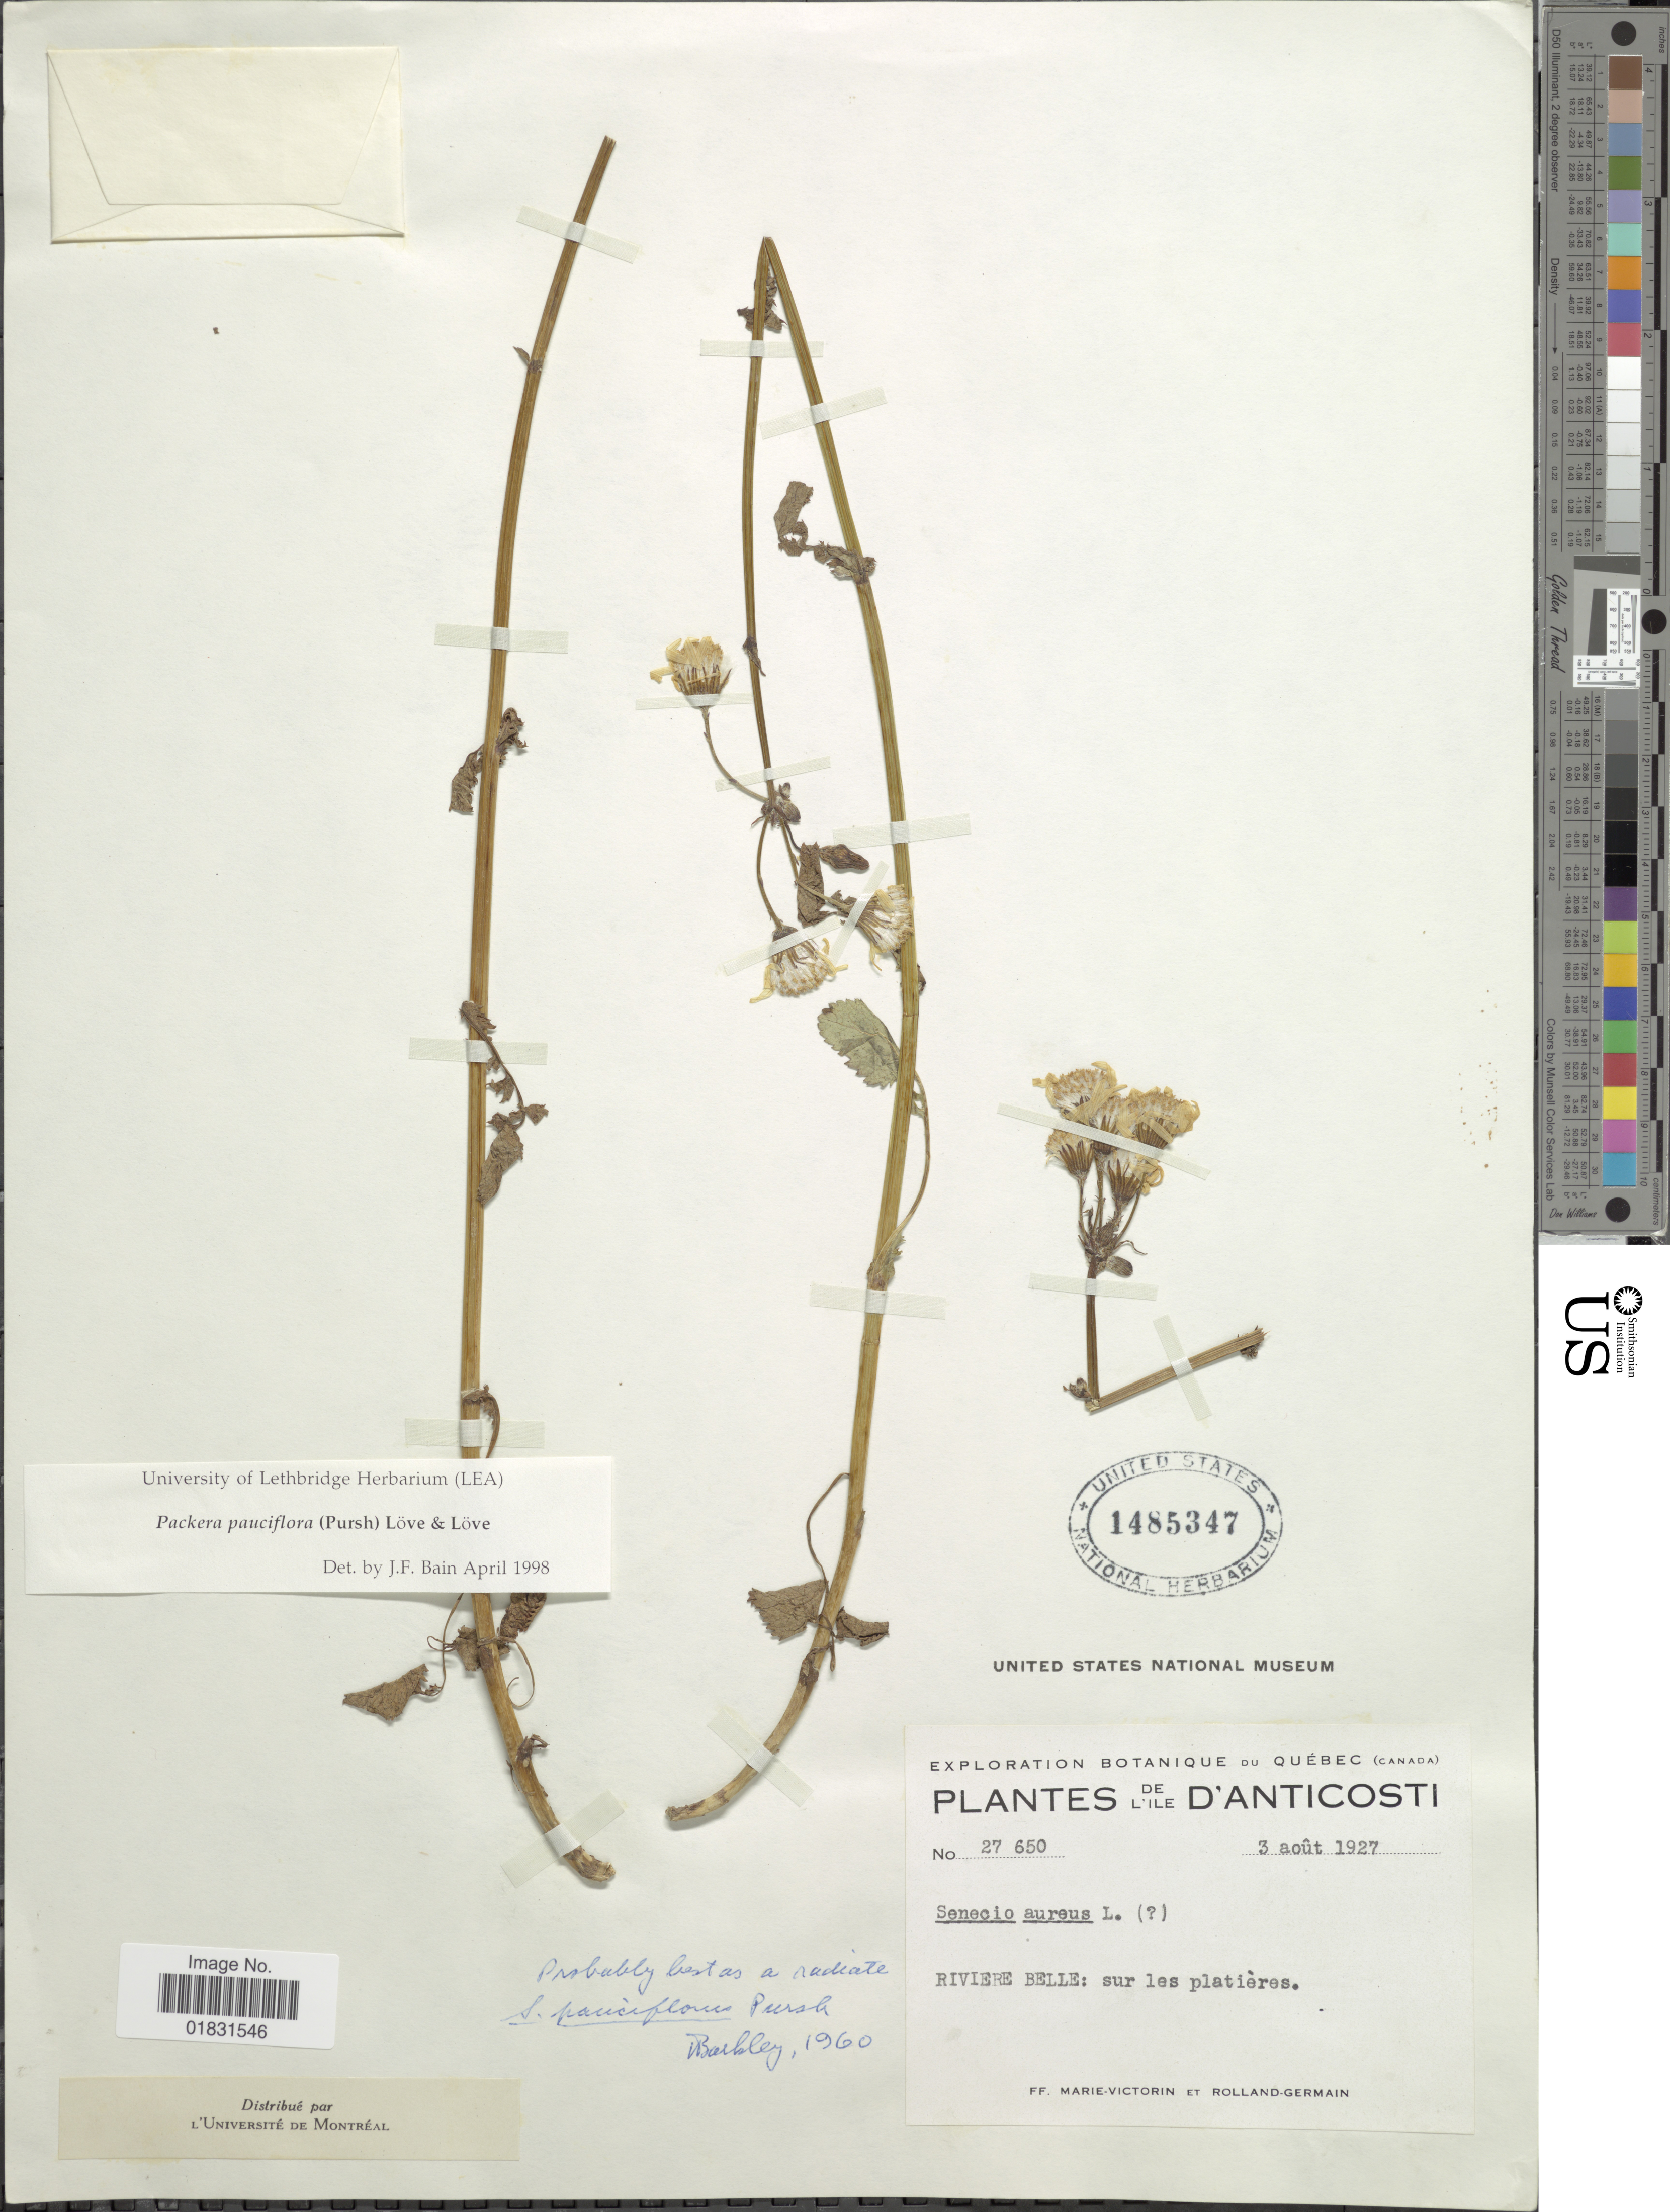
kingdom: Plantae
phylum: Tracheophyta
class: Magnoliopsida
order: Asterales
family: Asteraceae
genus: Packera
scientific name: Packera pauciflora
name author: (Pursh) W.A. Weber & Á. Löve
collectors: Fr. Marie-Victorin & Rolland-Germain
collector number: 27650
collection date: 1927-08-03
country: Canada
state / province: Quebec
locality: De L'Ile D'Anticosti, Riviere Belle: sur les platières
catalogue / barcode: US 1485347